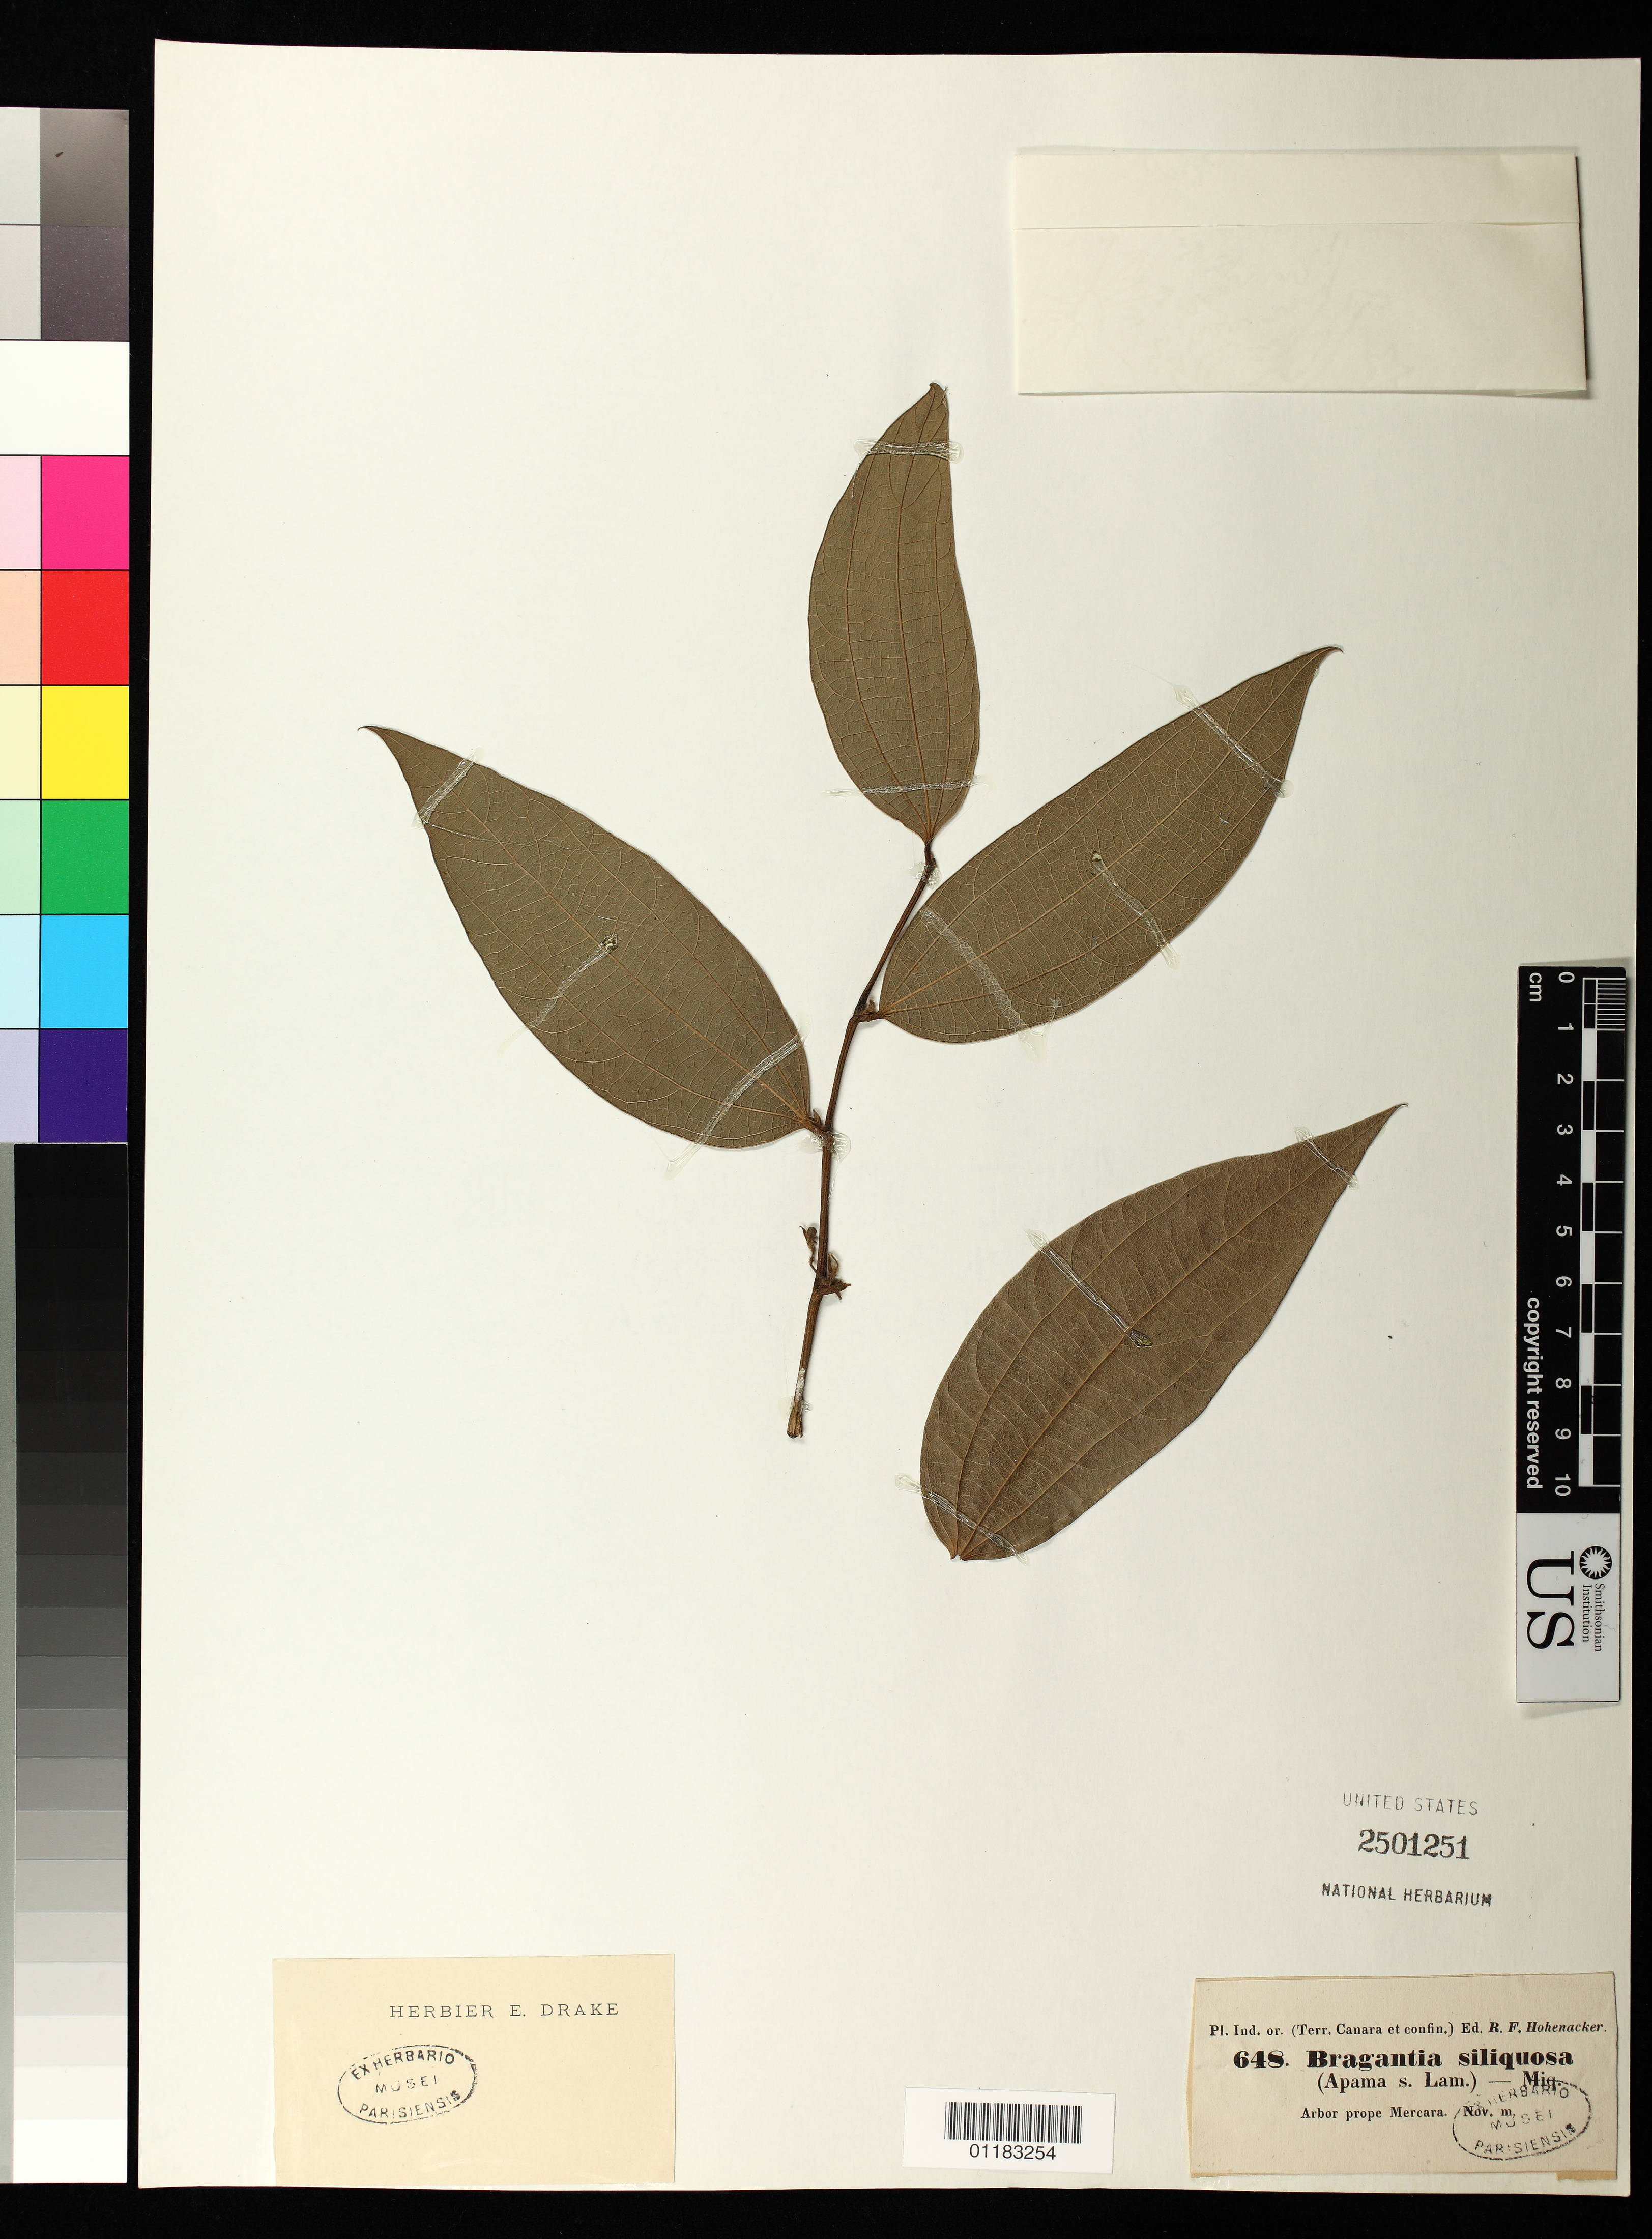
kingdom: Plantae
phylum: Tracheophyta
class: Magnoliopsida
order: Piperales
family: Aristolochiaceae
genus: Thottea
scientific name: Thottea siliquosa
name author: (Lam.) Ding Hou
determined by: Strong, Mark T., (BOT), Smithsonian Institution - National Museum of Natural History (UNITED STATES)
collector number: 648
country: India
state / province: Karnataka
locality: Mercara [Madikeri]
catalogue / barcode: US 2501251